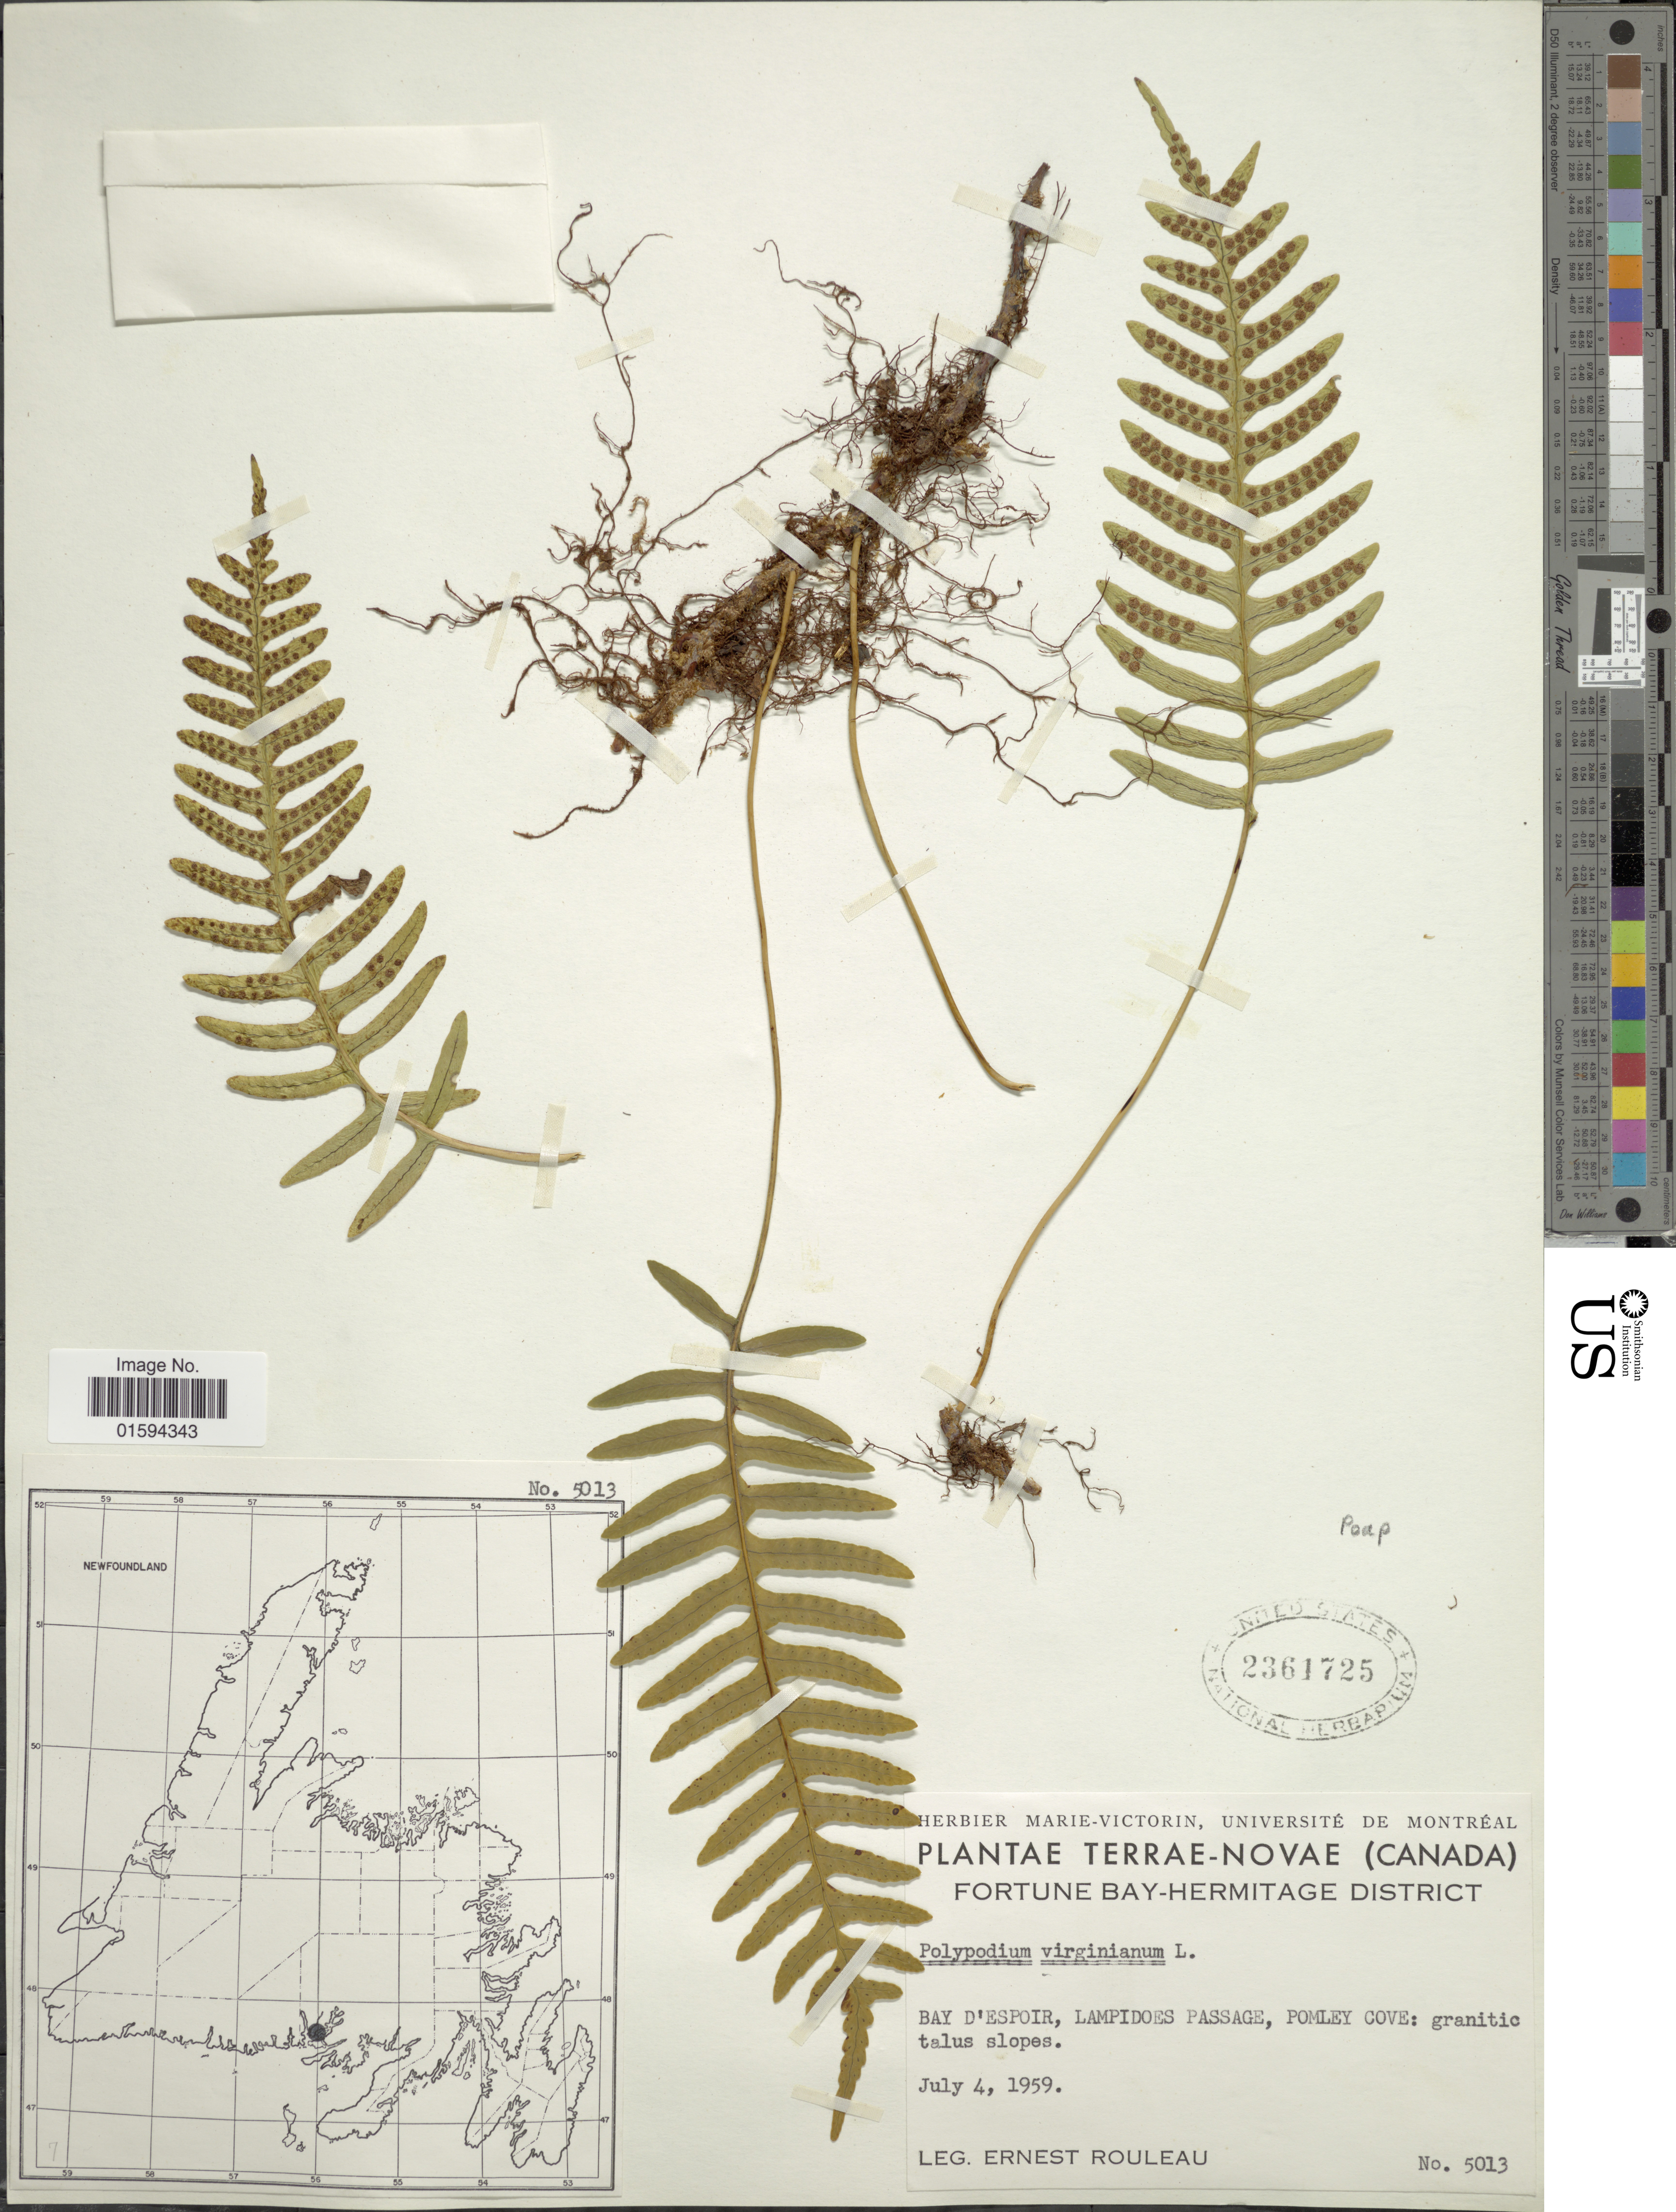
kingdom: Plantae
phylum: Tracheophyta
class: Polypodiopsida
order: Polypodiales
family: Polypodiaceae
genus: Polypodium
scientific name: Polypodium appalachianum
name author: Haufler & Windham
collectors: J. Rouleau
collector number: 5013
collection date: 1959-07-04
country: Canada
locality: Plantae Terrae-Novae, Fortune Bay-Hermitage District, Bay d'Espoir, Lampidoes Passage, Pomley Grove.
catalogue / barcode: US 2361725